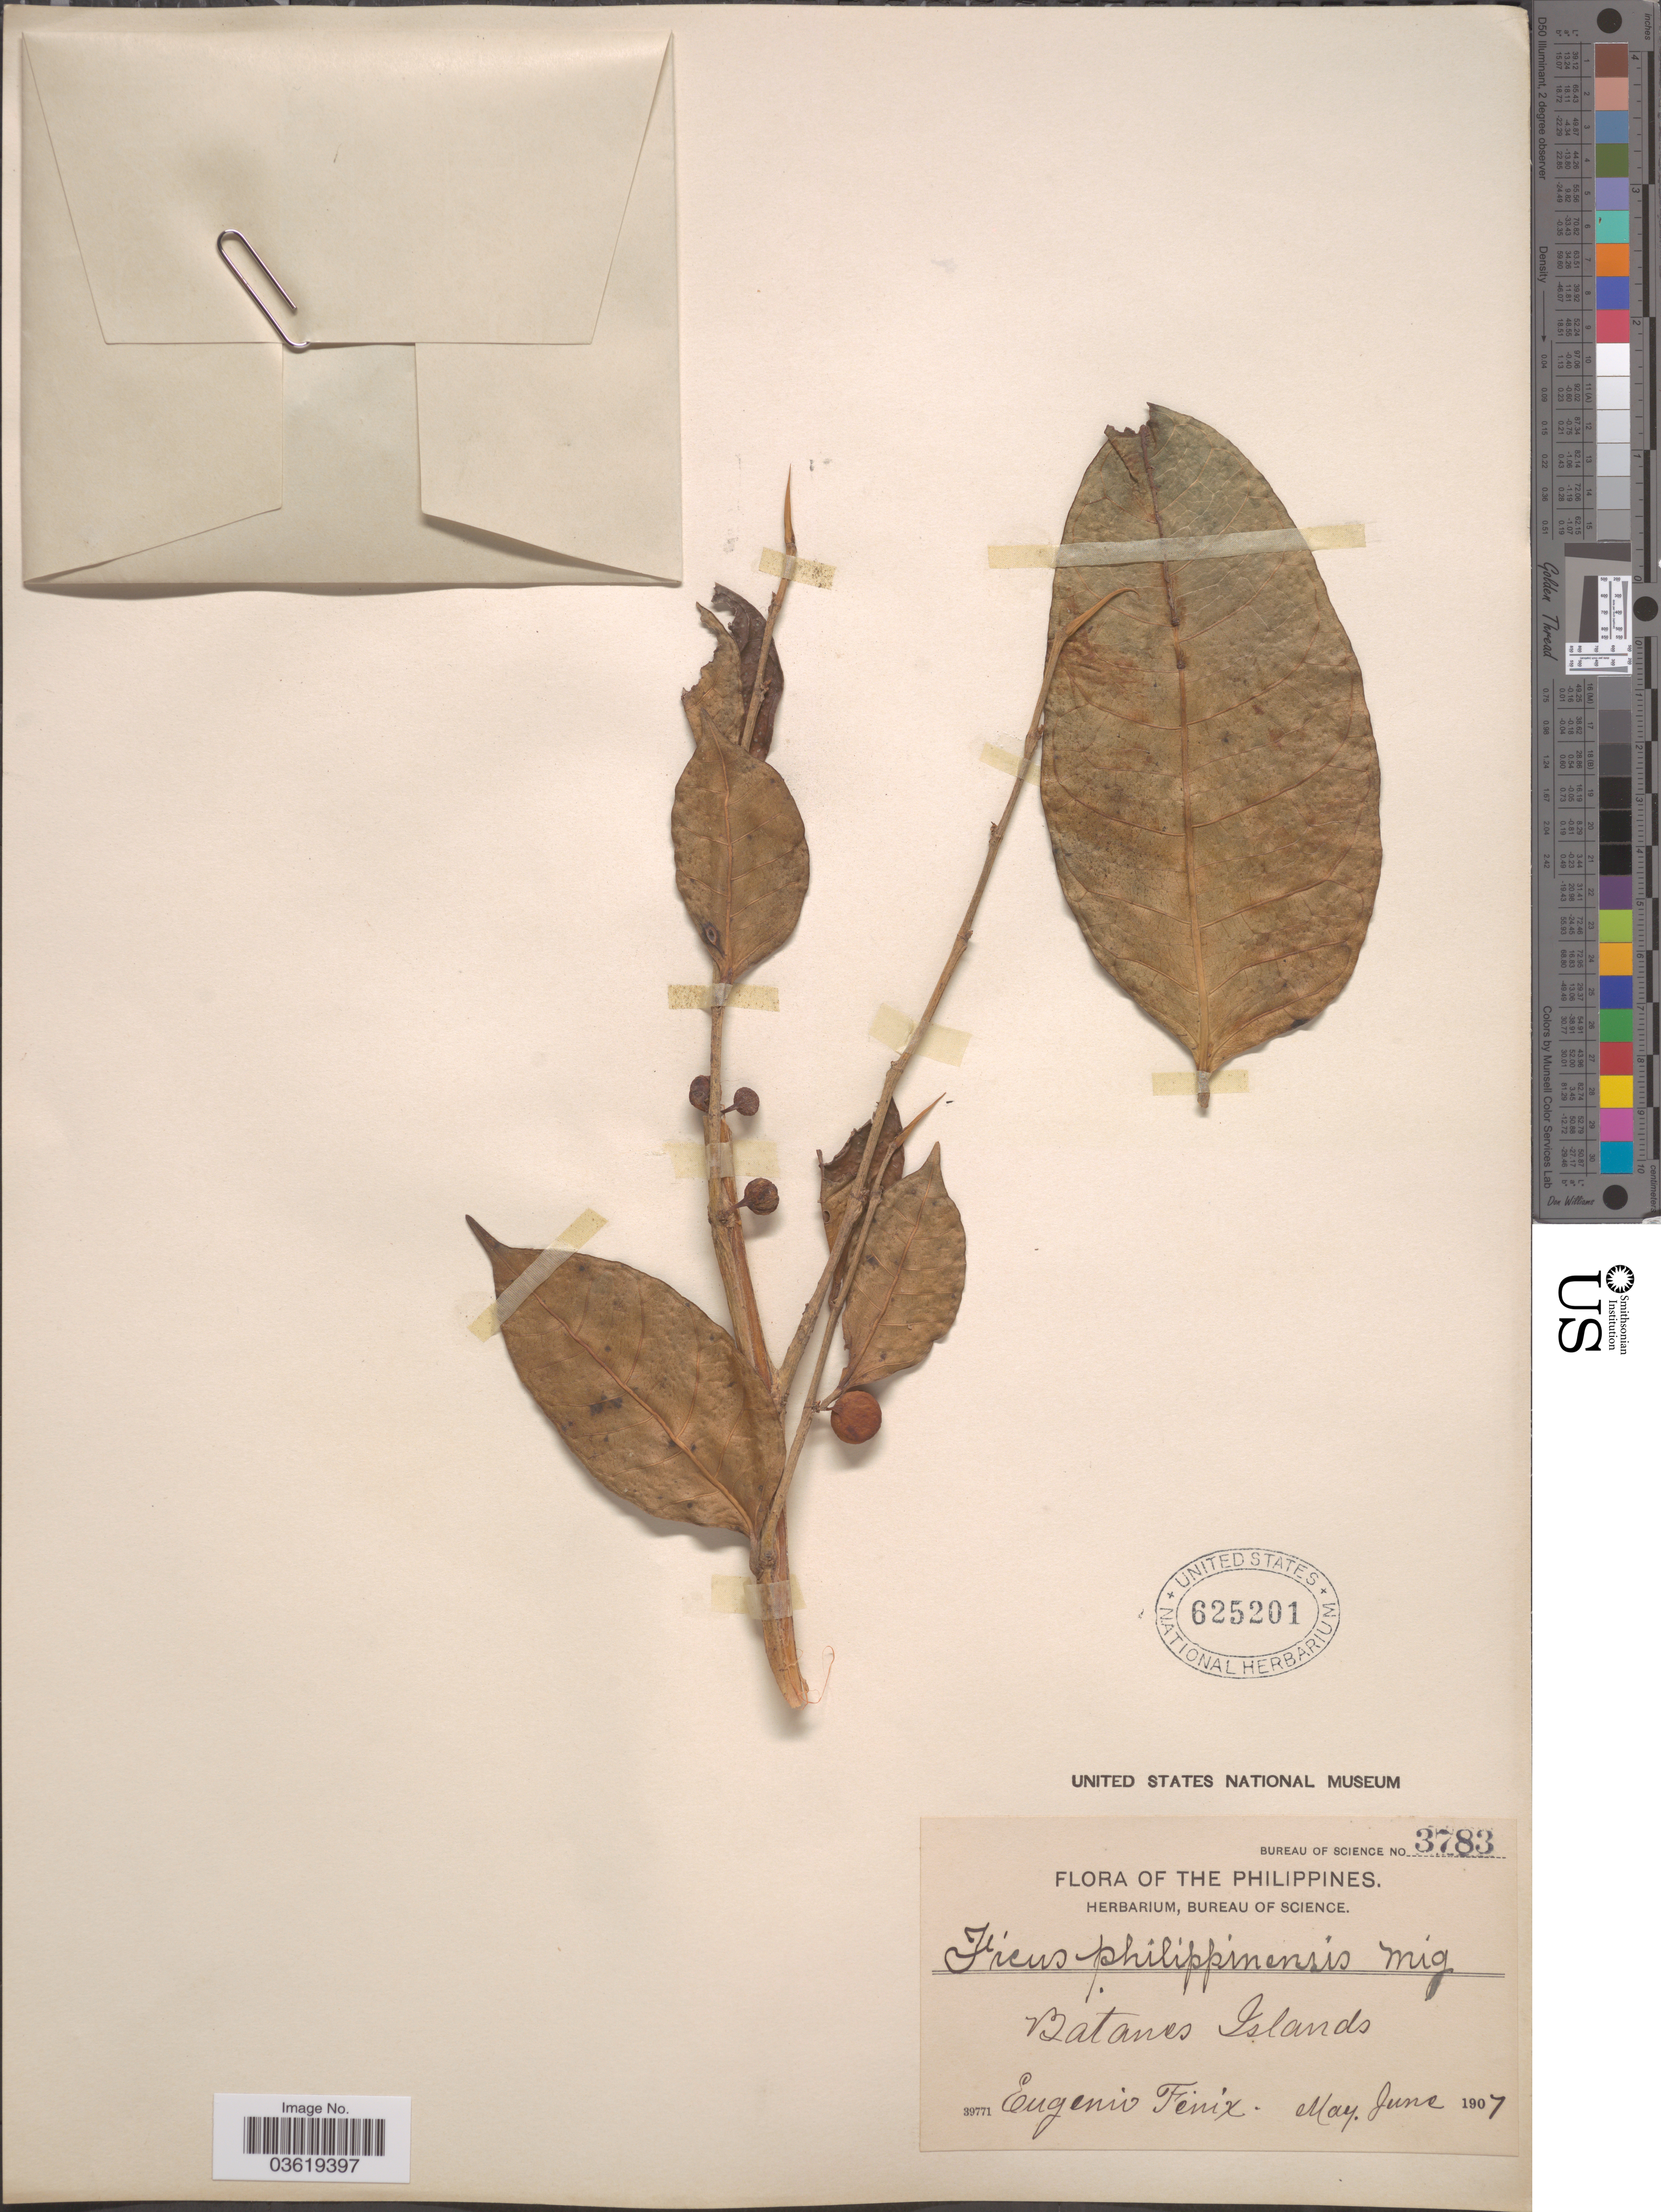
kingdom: Plantae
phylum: Tracheophyta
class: Magnoliopsida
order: Rosales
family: Moraceae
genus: Ficus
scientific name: Ficus philippinensis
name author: Miq.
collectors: E. Fénix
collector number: Bureau of Science 3783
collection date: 1907-05/1907-06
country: Philippines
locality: Batanes Islands.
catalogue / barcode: US 625201